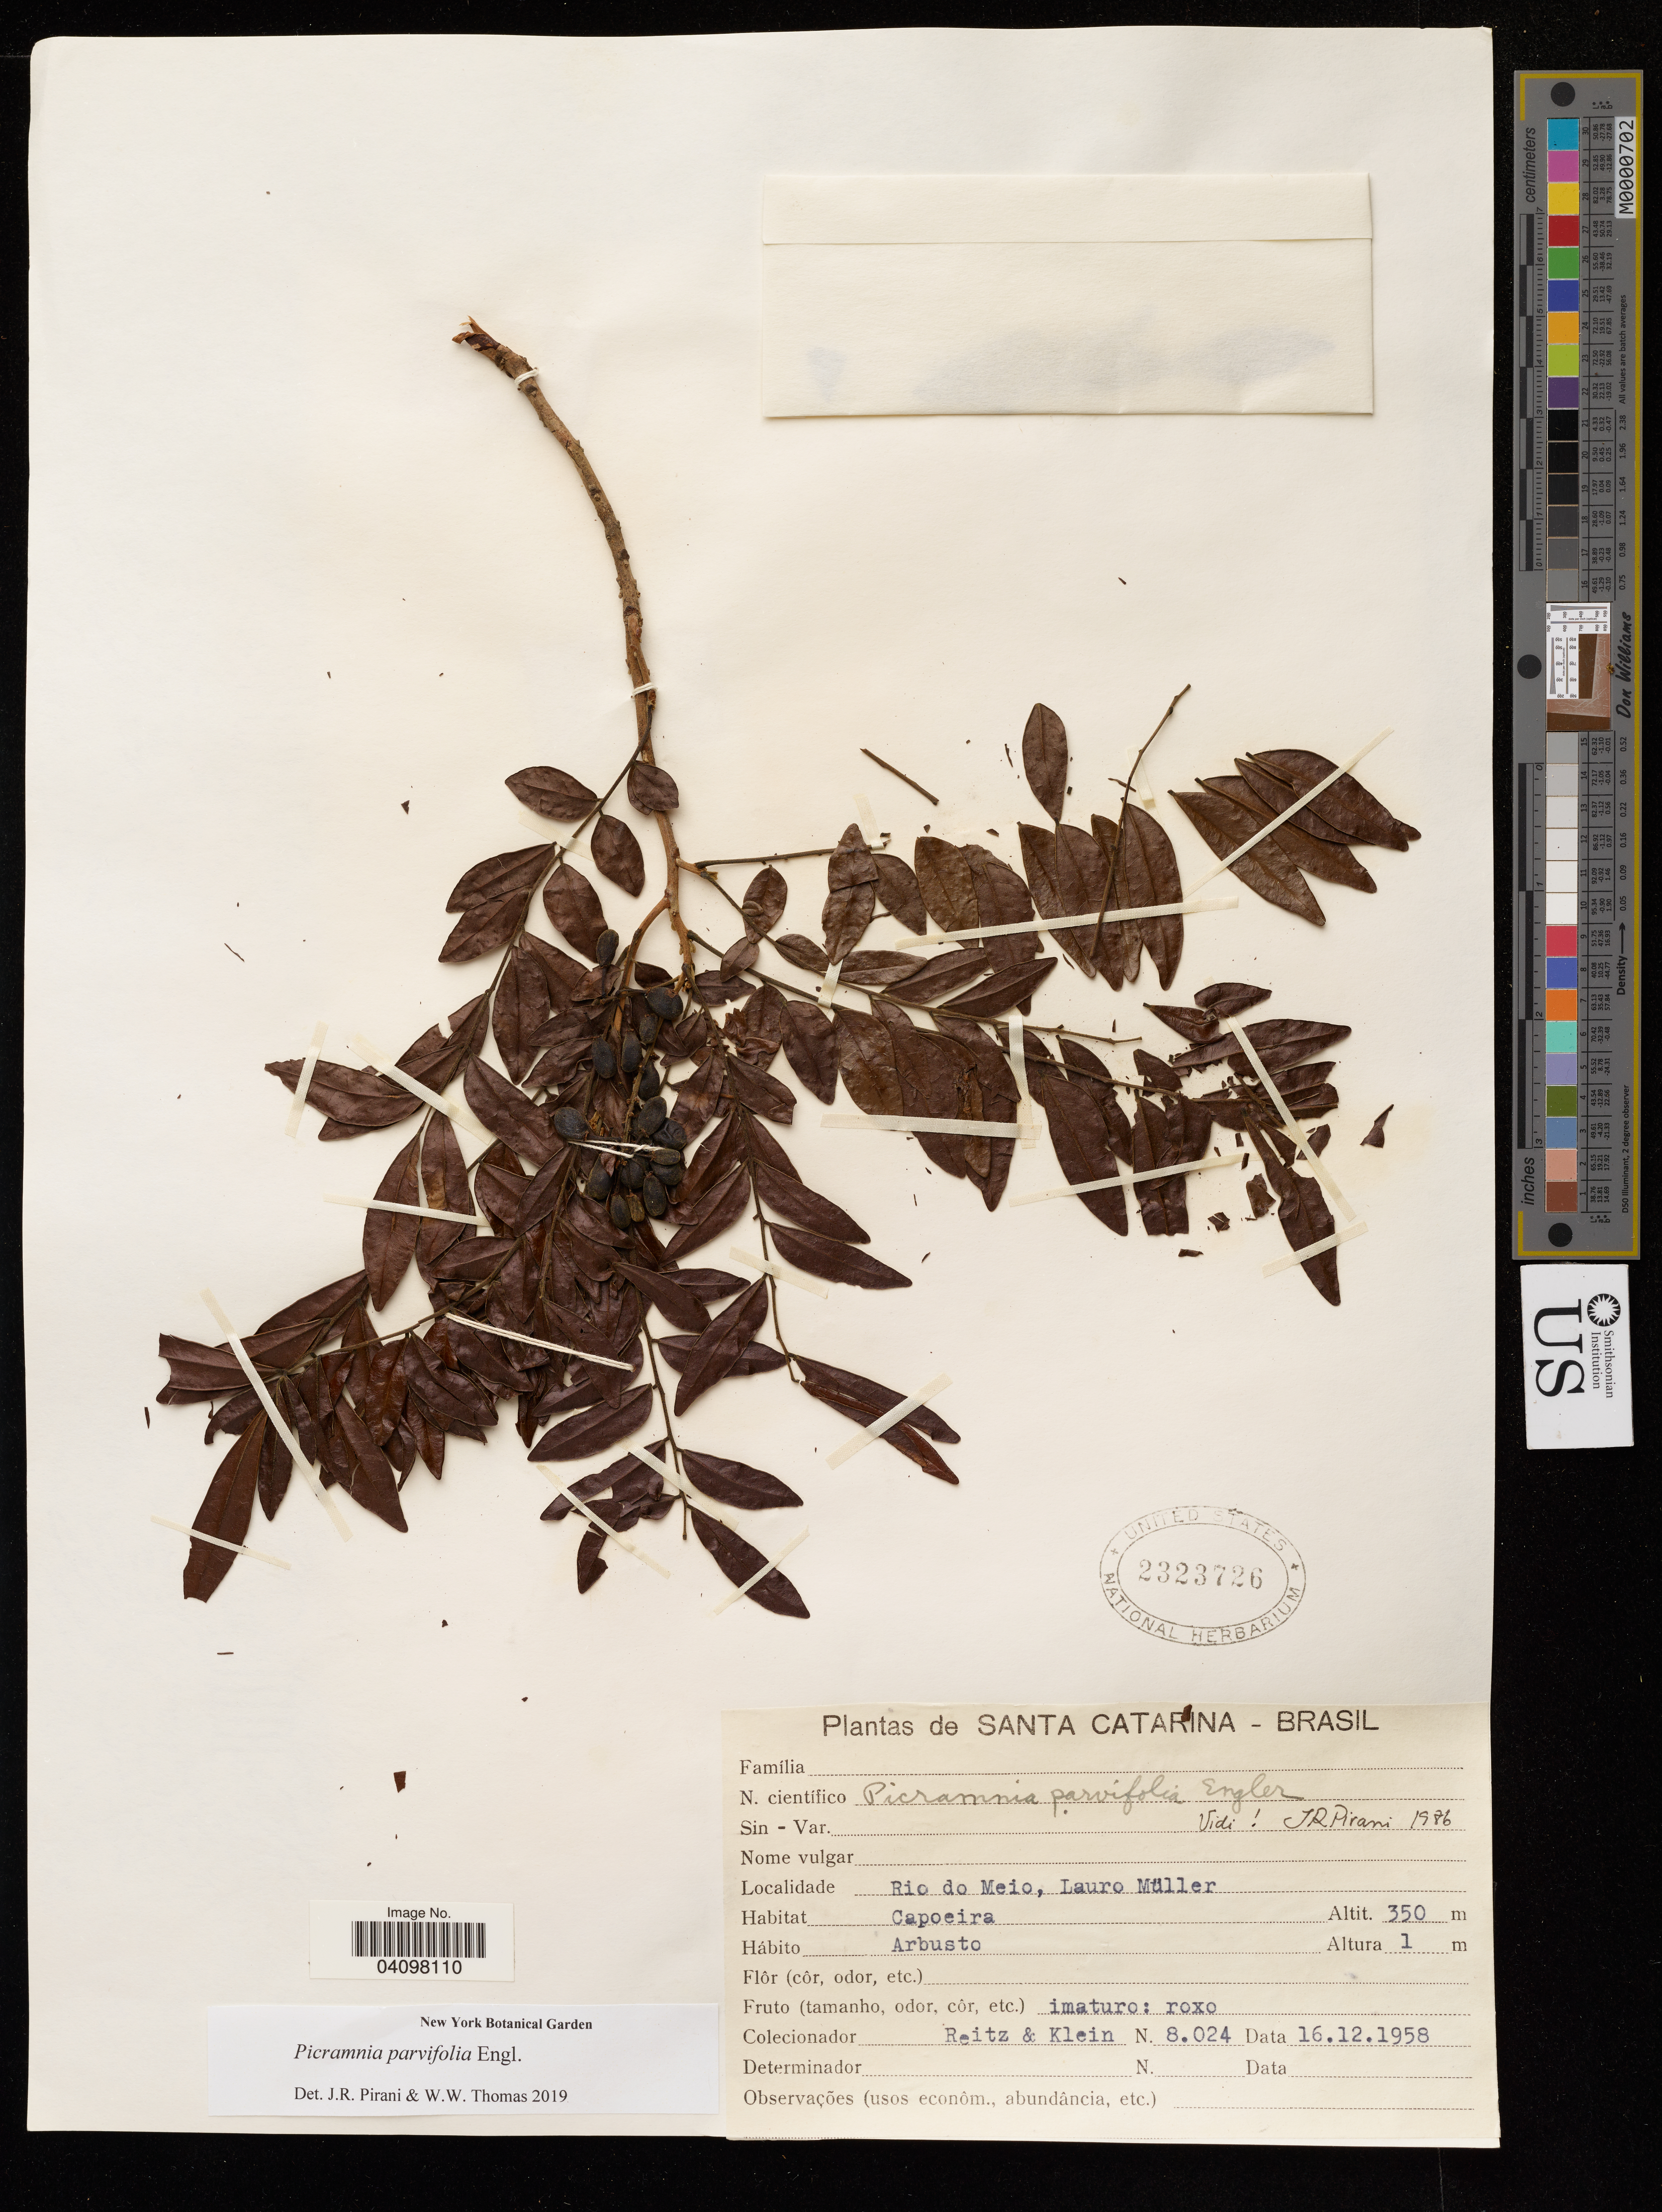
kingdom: Plantae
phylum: Tracheophyta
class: Magnoliopsida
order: Picramniales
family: Picramniaceae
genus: Picramnia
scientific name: Picramnia parvifolia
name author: Engl.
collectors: Reitz & Klein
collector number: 8024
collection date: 1958-12-16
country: Brazil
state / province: Santa Catarina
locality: Rio do Meio, Lauro Müller.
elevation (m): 350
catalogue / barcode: US 2323726